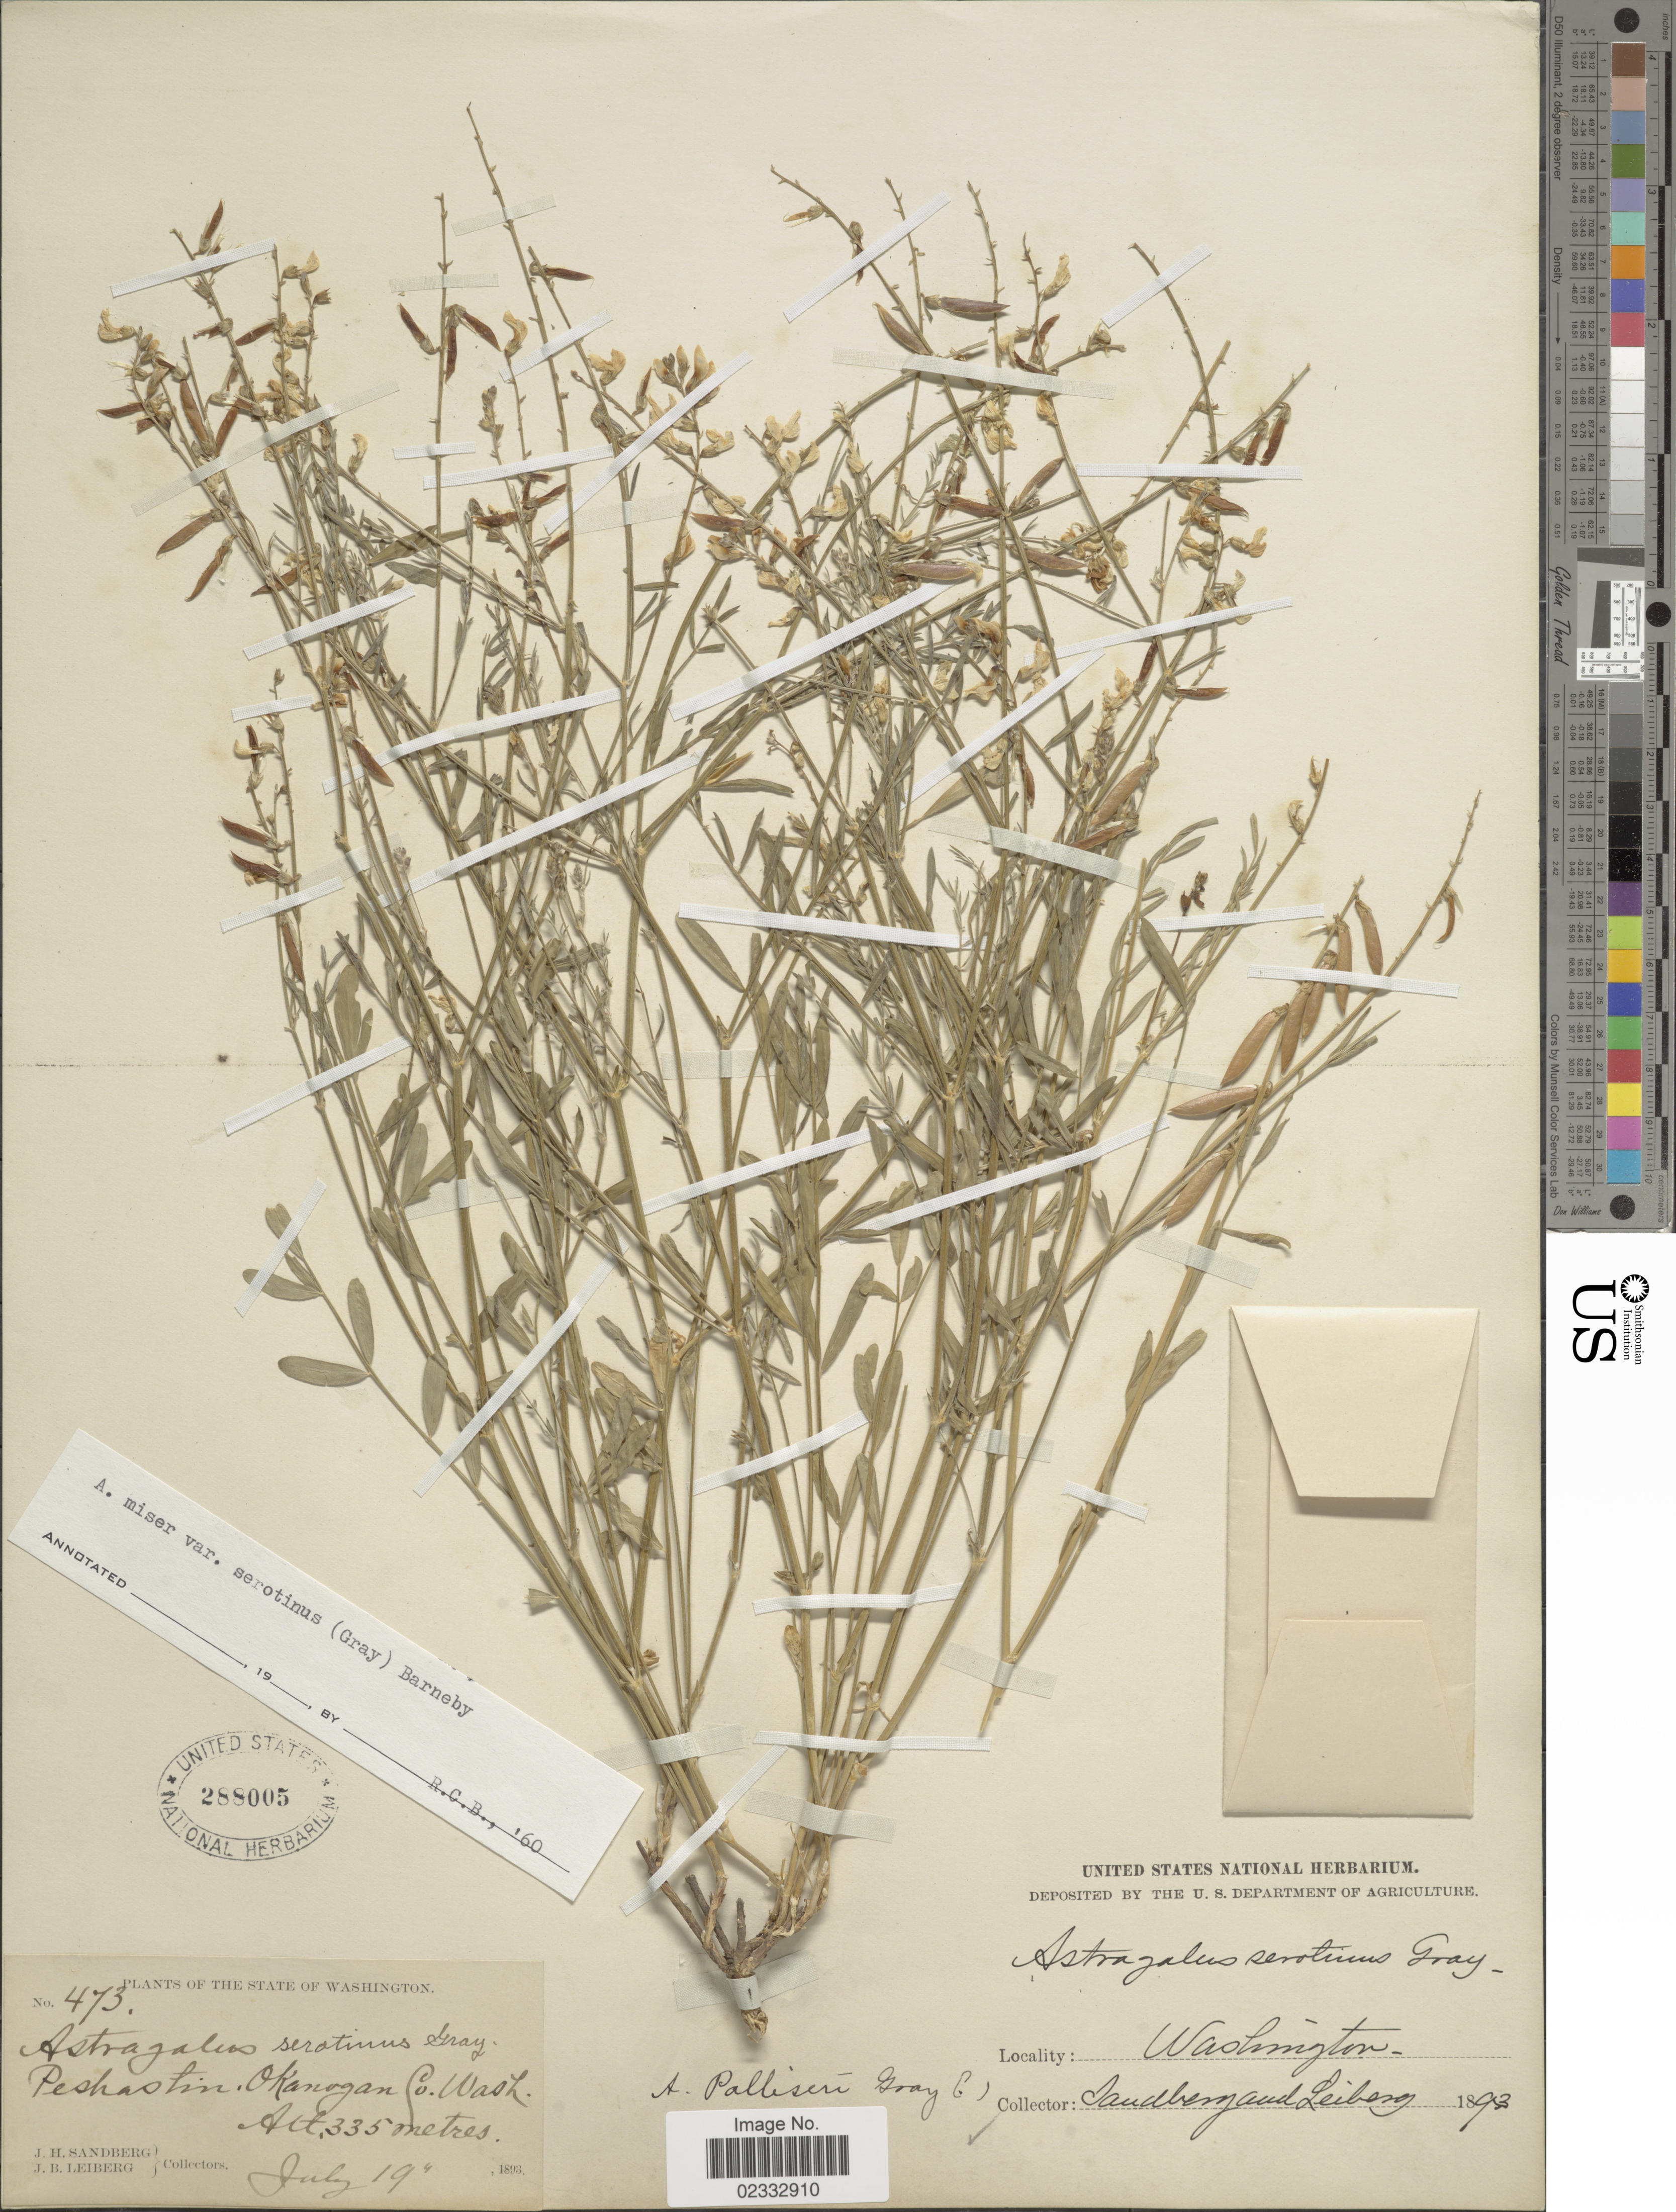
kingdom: Plantae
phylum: Tracheophyta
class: Magnoliopsida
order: Fabales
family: Fabaceae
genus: Astragalus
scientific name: Astragalus miser var. serotinus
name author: (A. Gray) Barneby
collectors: J. H. Sandberg & J. B. Leiberg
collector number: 473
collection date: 1893-07-19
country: United States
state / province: Washington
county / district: Okanogan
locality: Peshastin, Okanogan Co.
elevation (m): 335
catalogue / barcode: US 288005